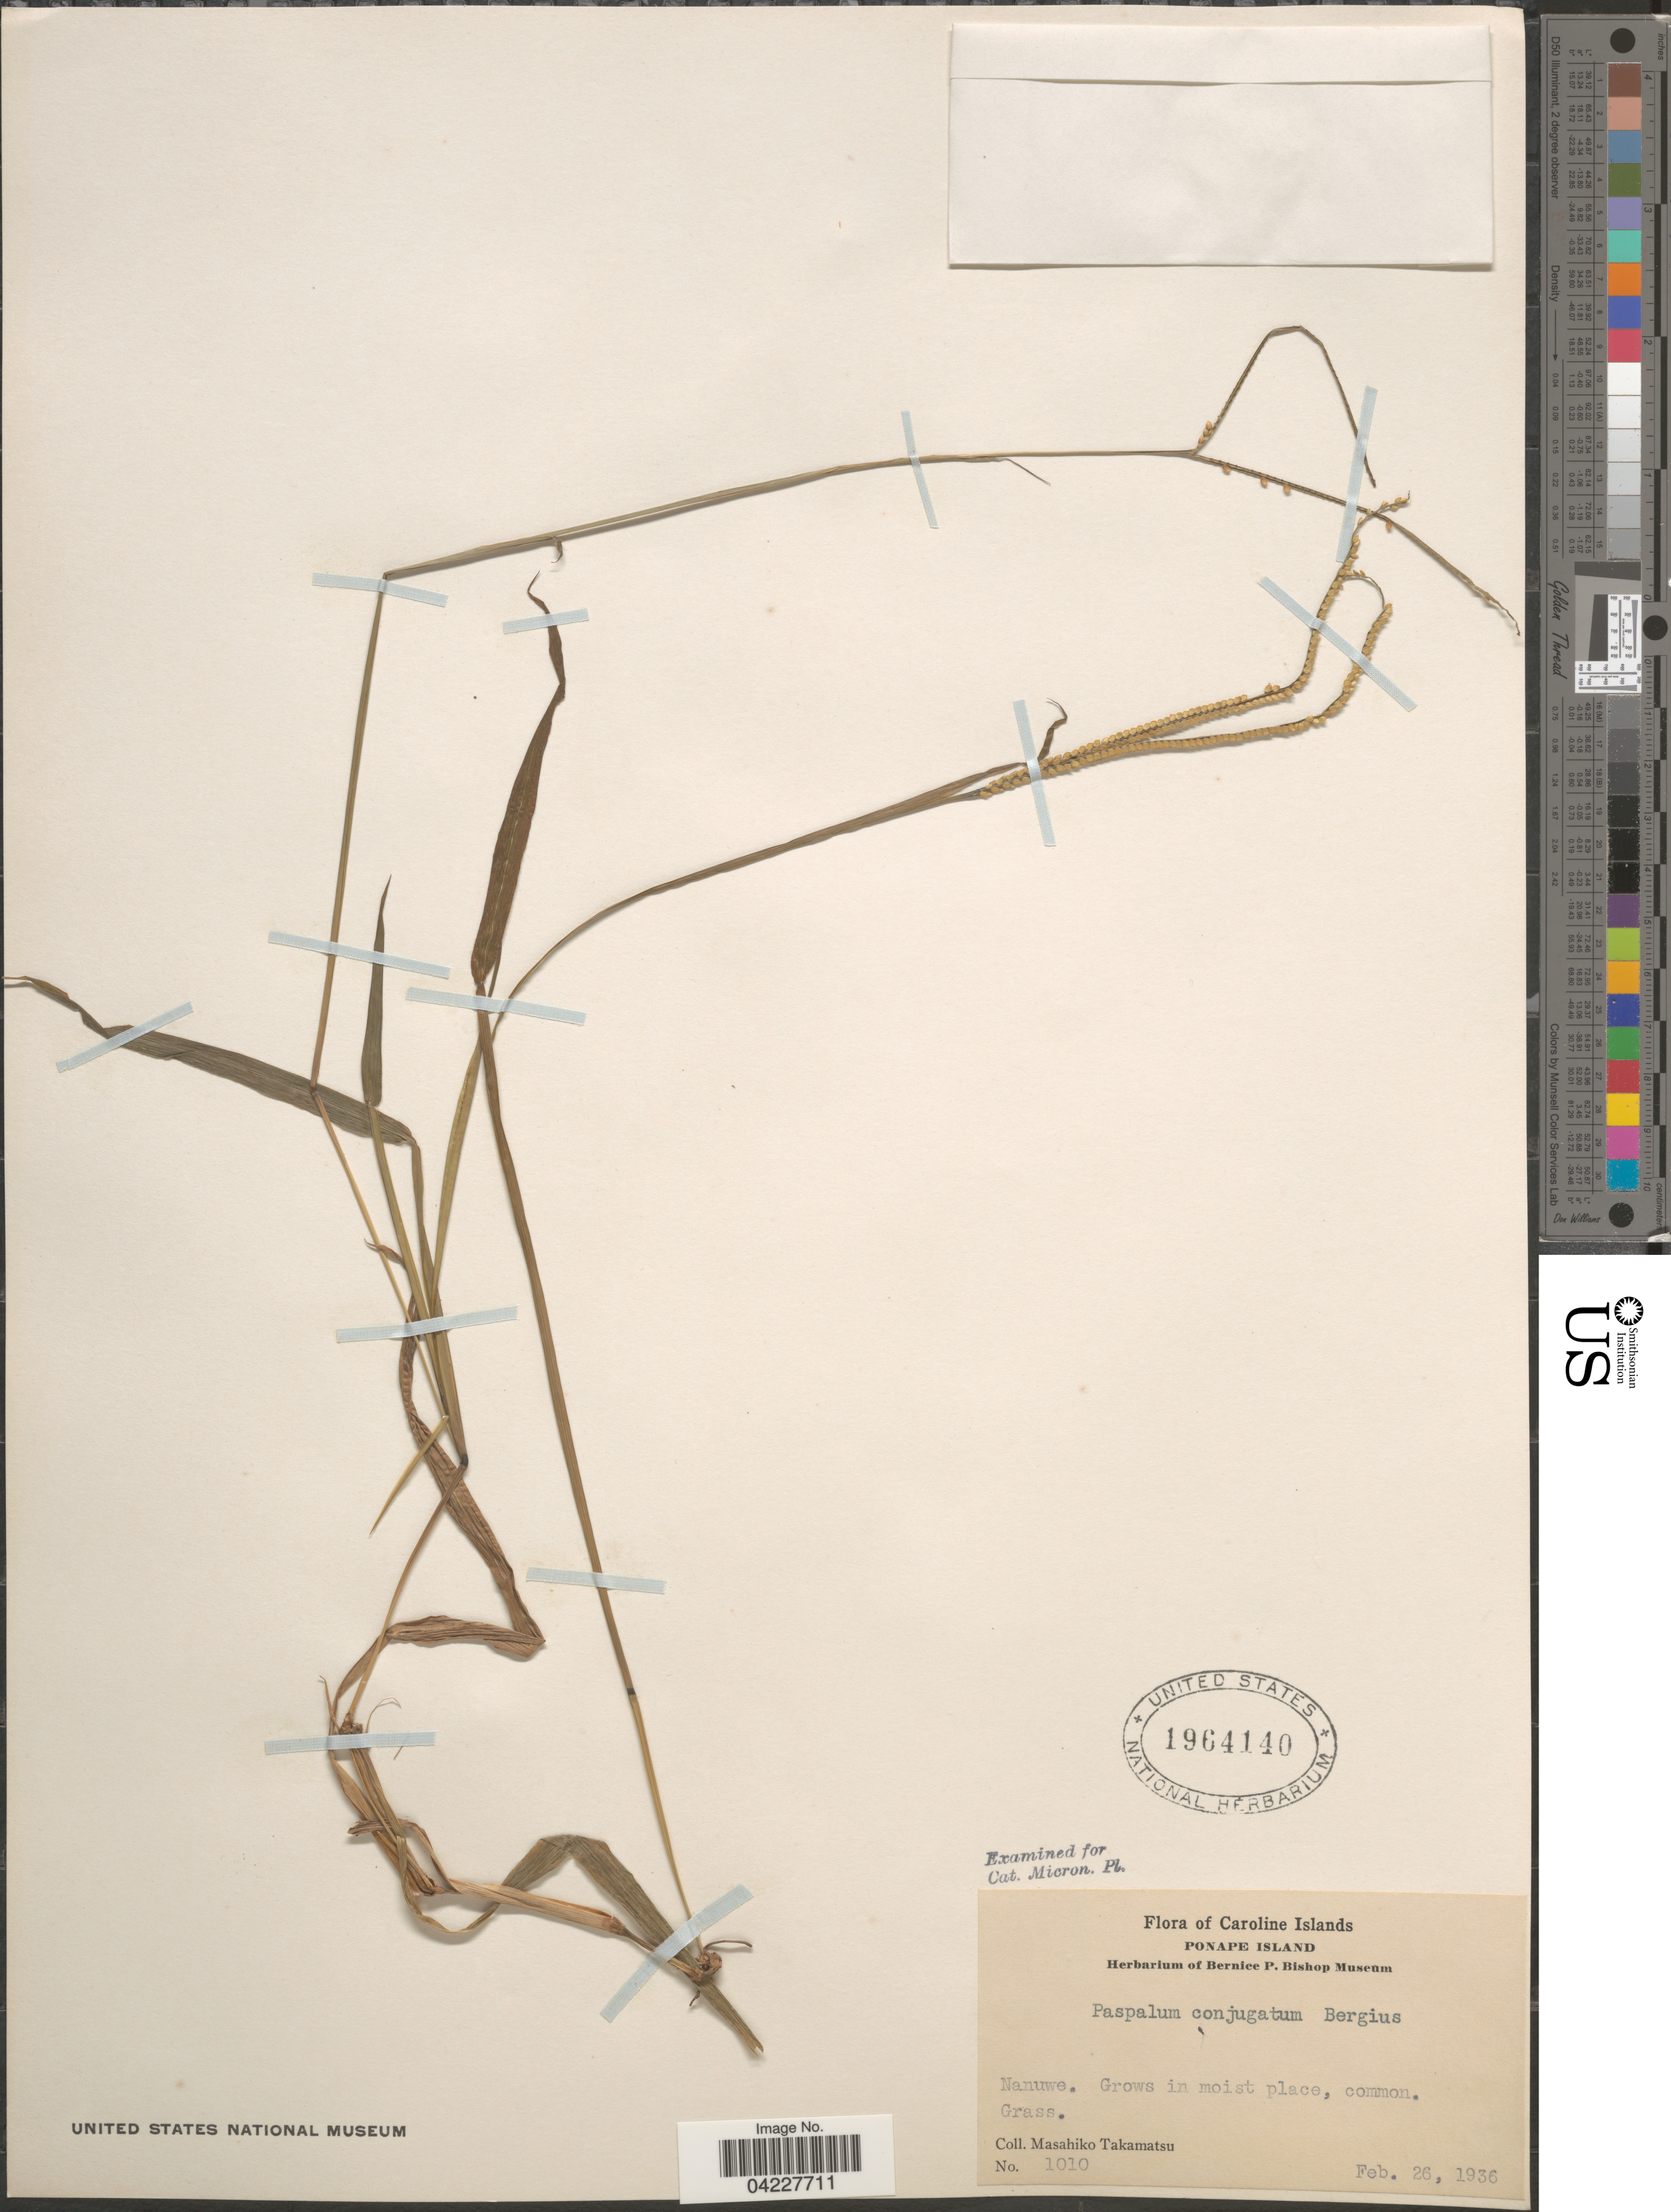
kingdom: Plantae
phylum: Tracheophyta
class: Liliopsida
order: Poales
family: Poaceae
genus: Paspalum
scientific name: Paspalum conjugatum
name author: P.J. Bergius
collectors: M. Takamatsu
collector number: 1010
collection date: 1936-02-26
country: Micronesia, Federated States of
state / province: Pohnpei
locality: Caroline Islands. Ponape Island. Nanuwe.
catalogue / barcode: US 1964140